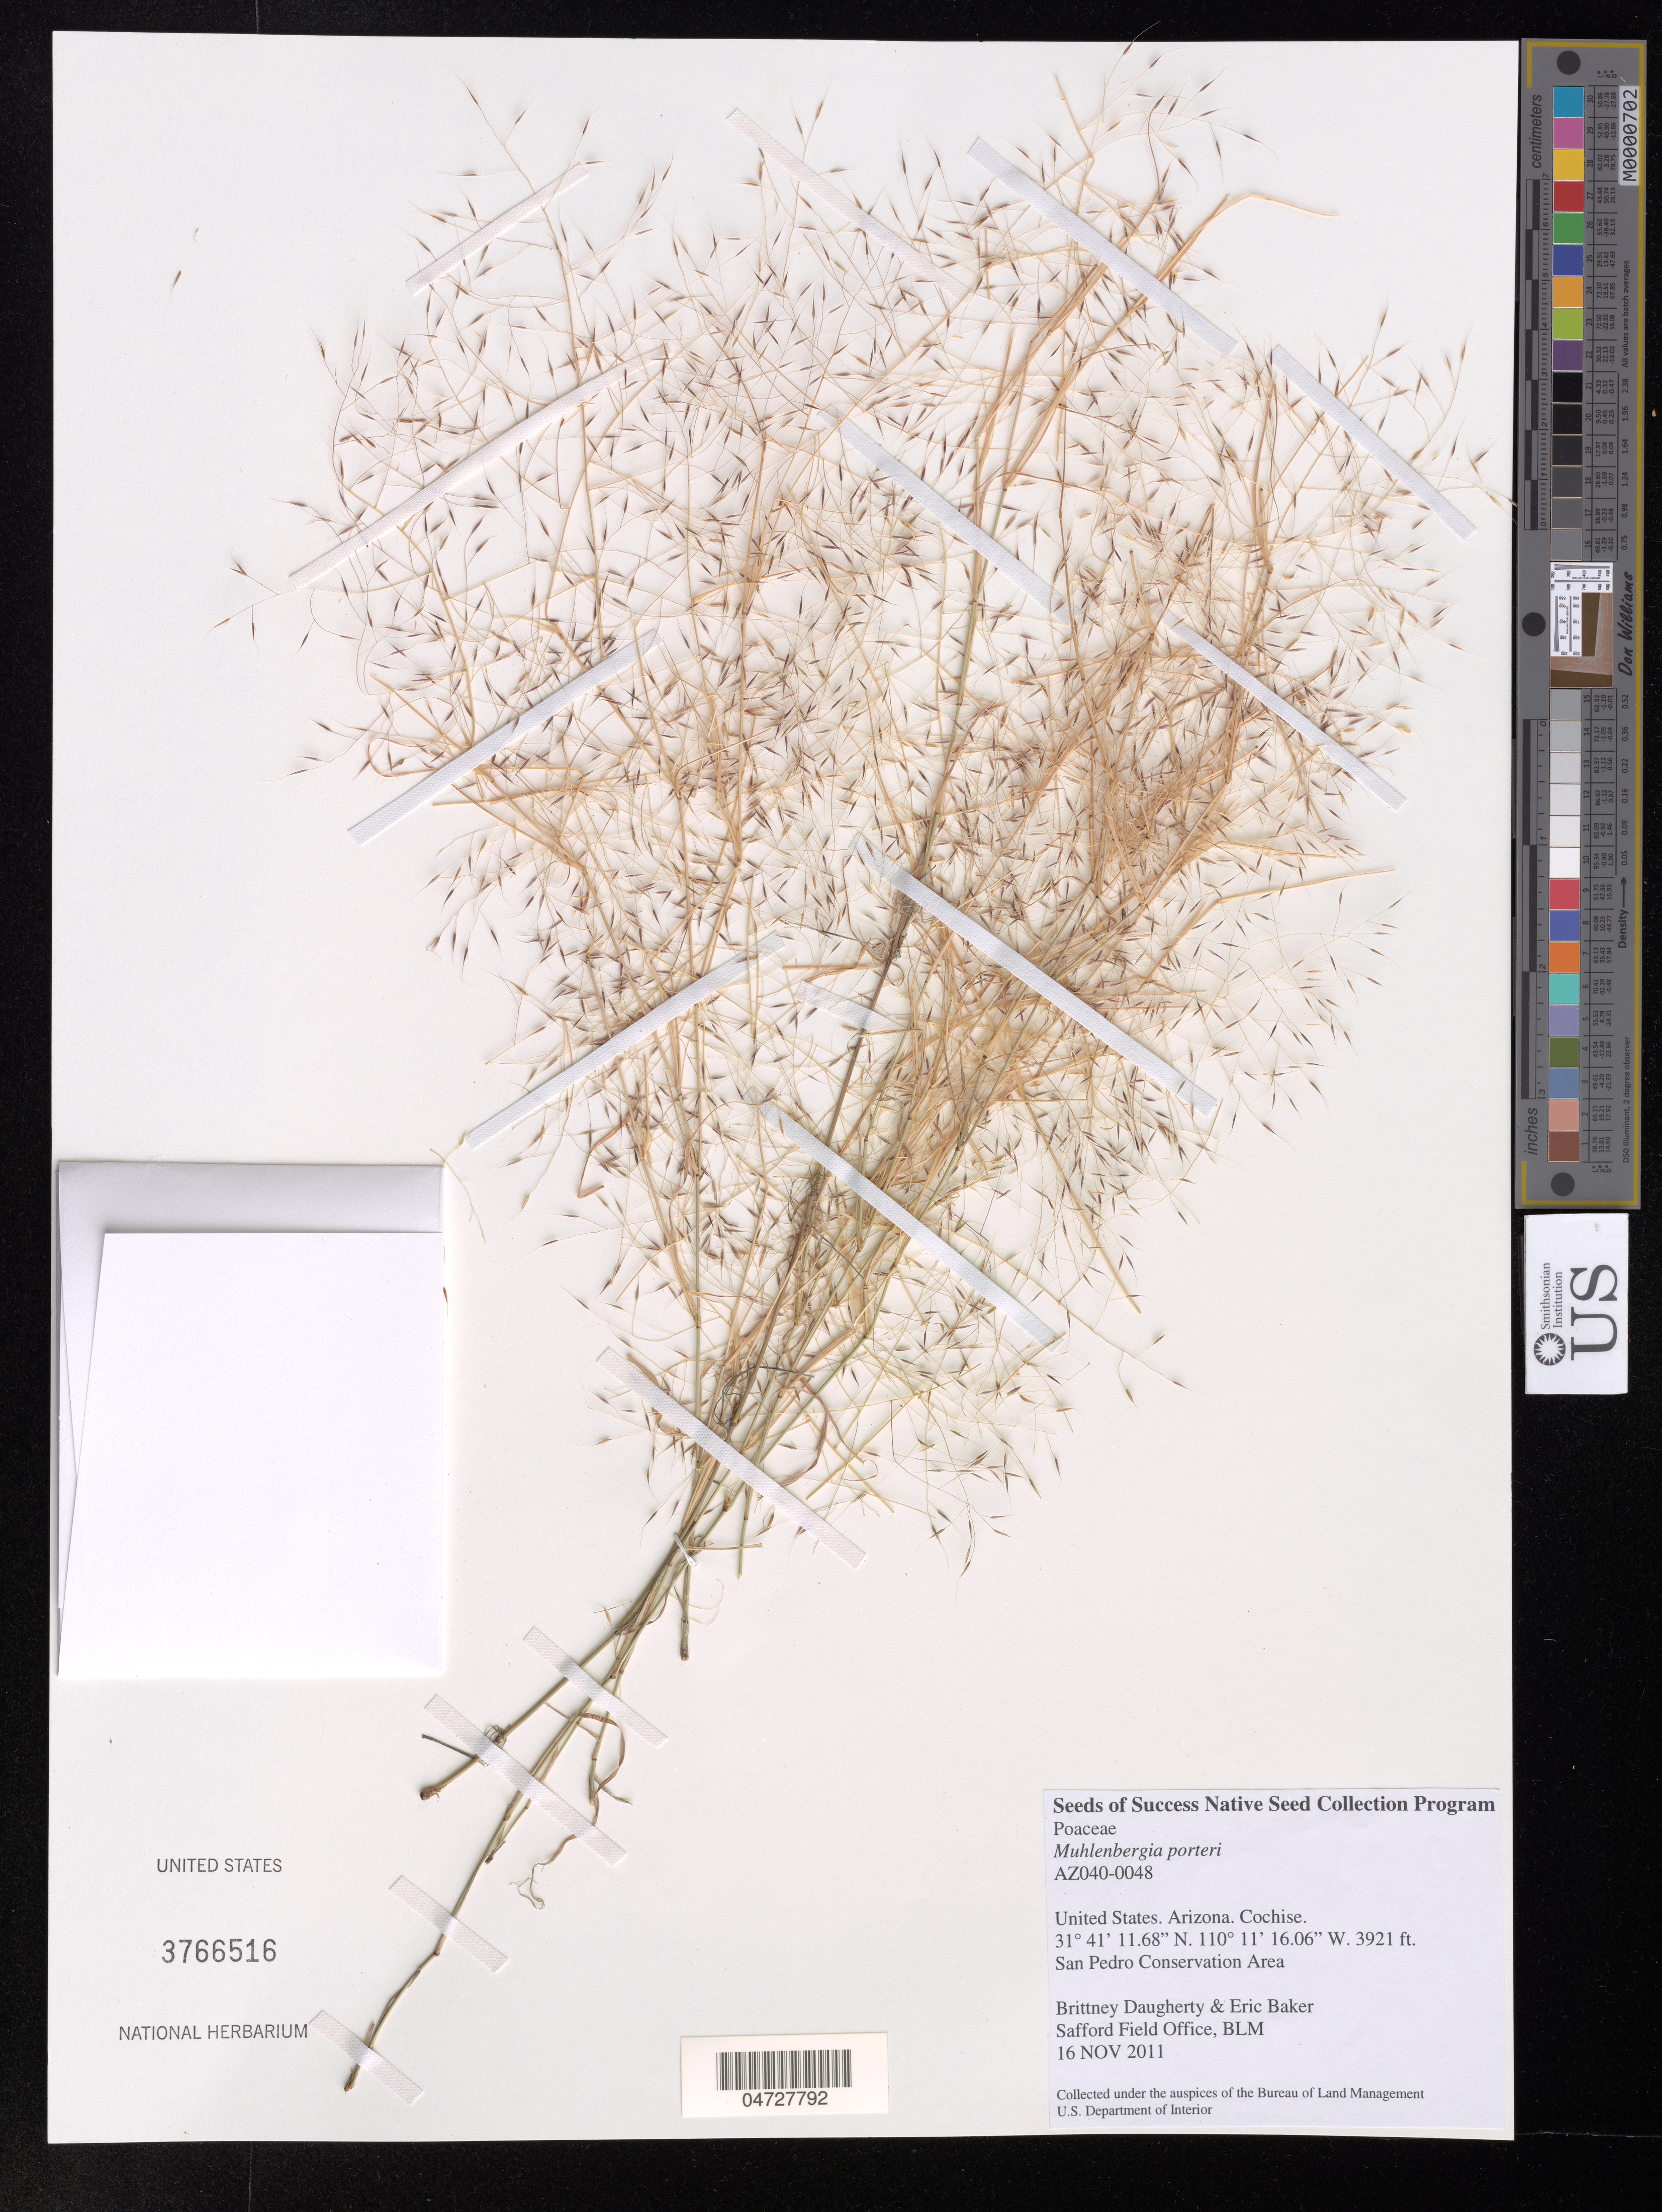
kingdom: Plantae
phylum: Tracheophyta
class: Liliopsida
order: Poales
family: Poaceae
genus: Muhlenbergia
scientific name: Muhlenbergia porteri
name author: Scribn. in W.J. Beal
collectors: B. Daugherty & E. Baker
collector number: AZ040-0048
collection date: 2011-11-16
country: United States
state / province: Arizona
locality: Arizona, Cochise, San Pedro Conservation Area.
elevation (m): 1195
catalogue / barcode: US 3766516